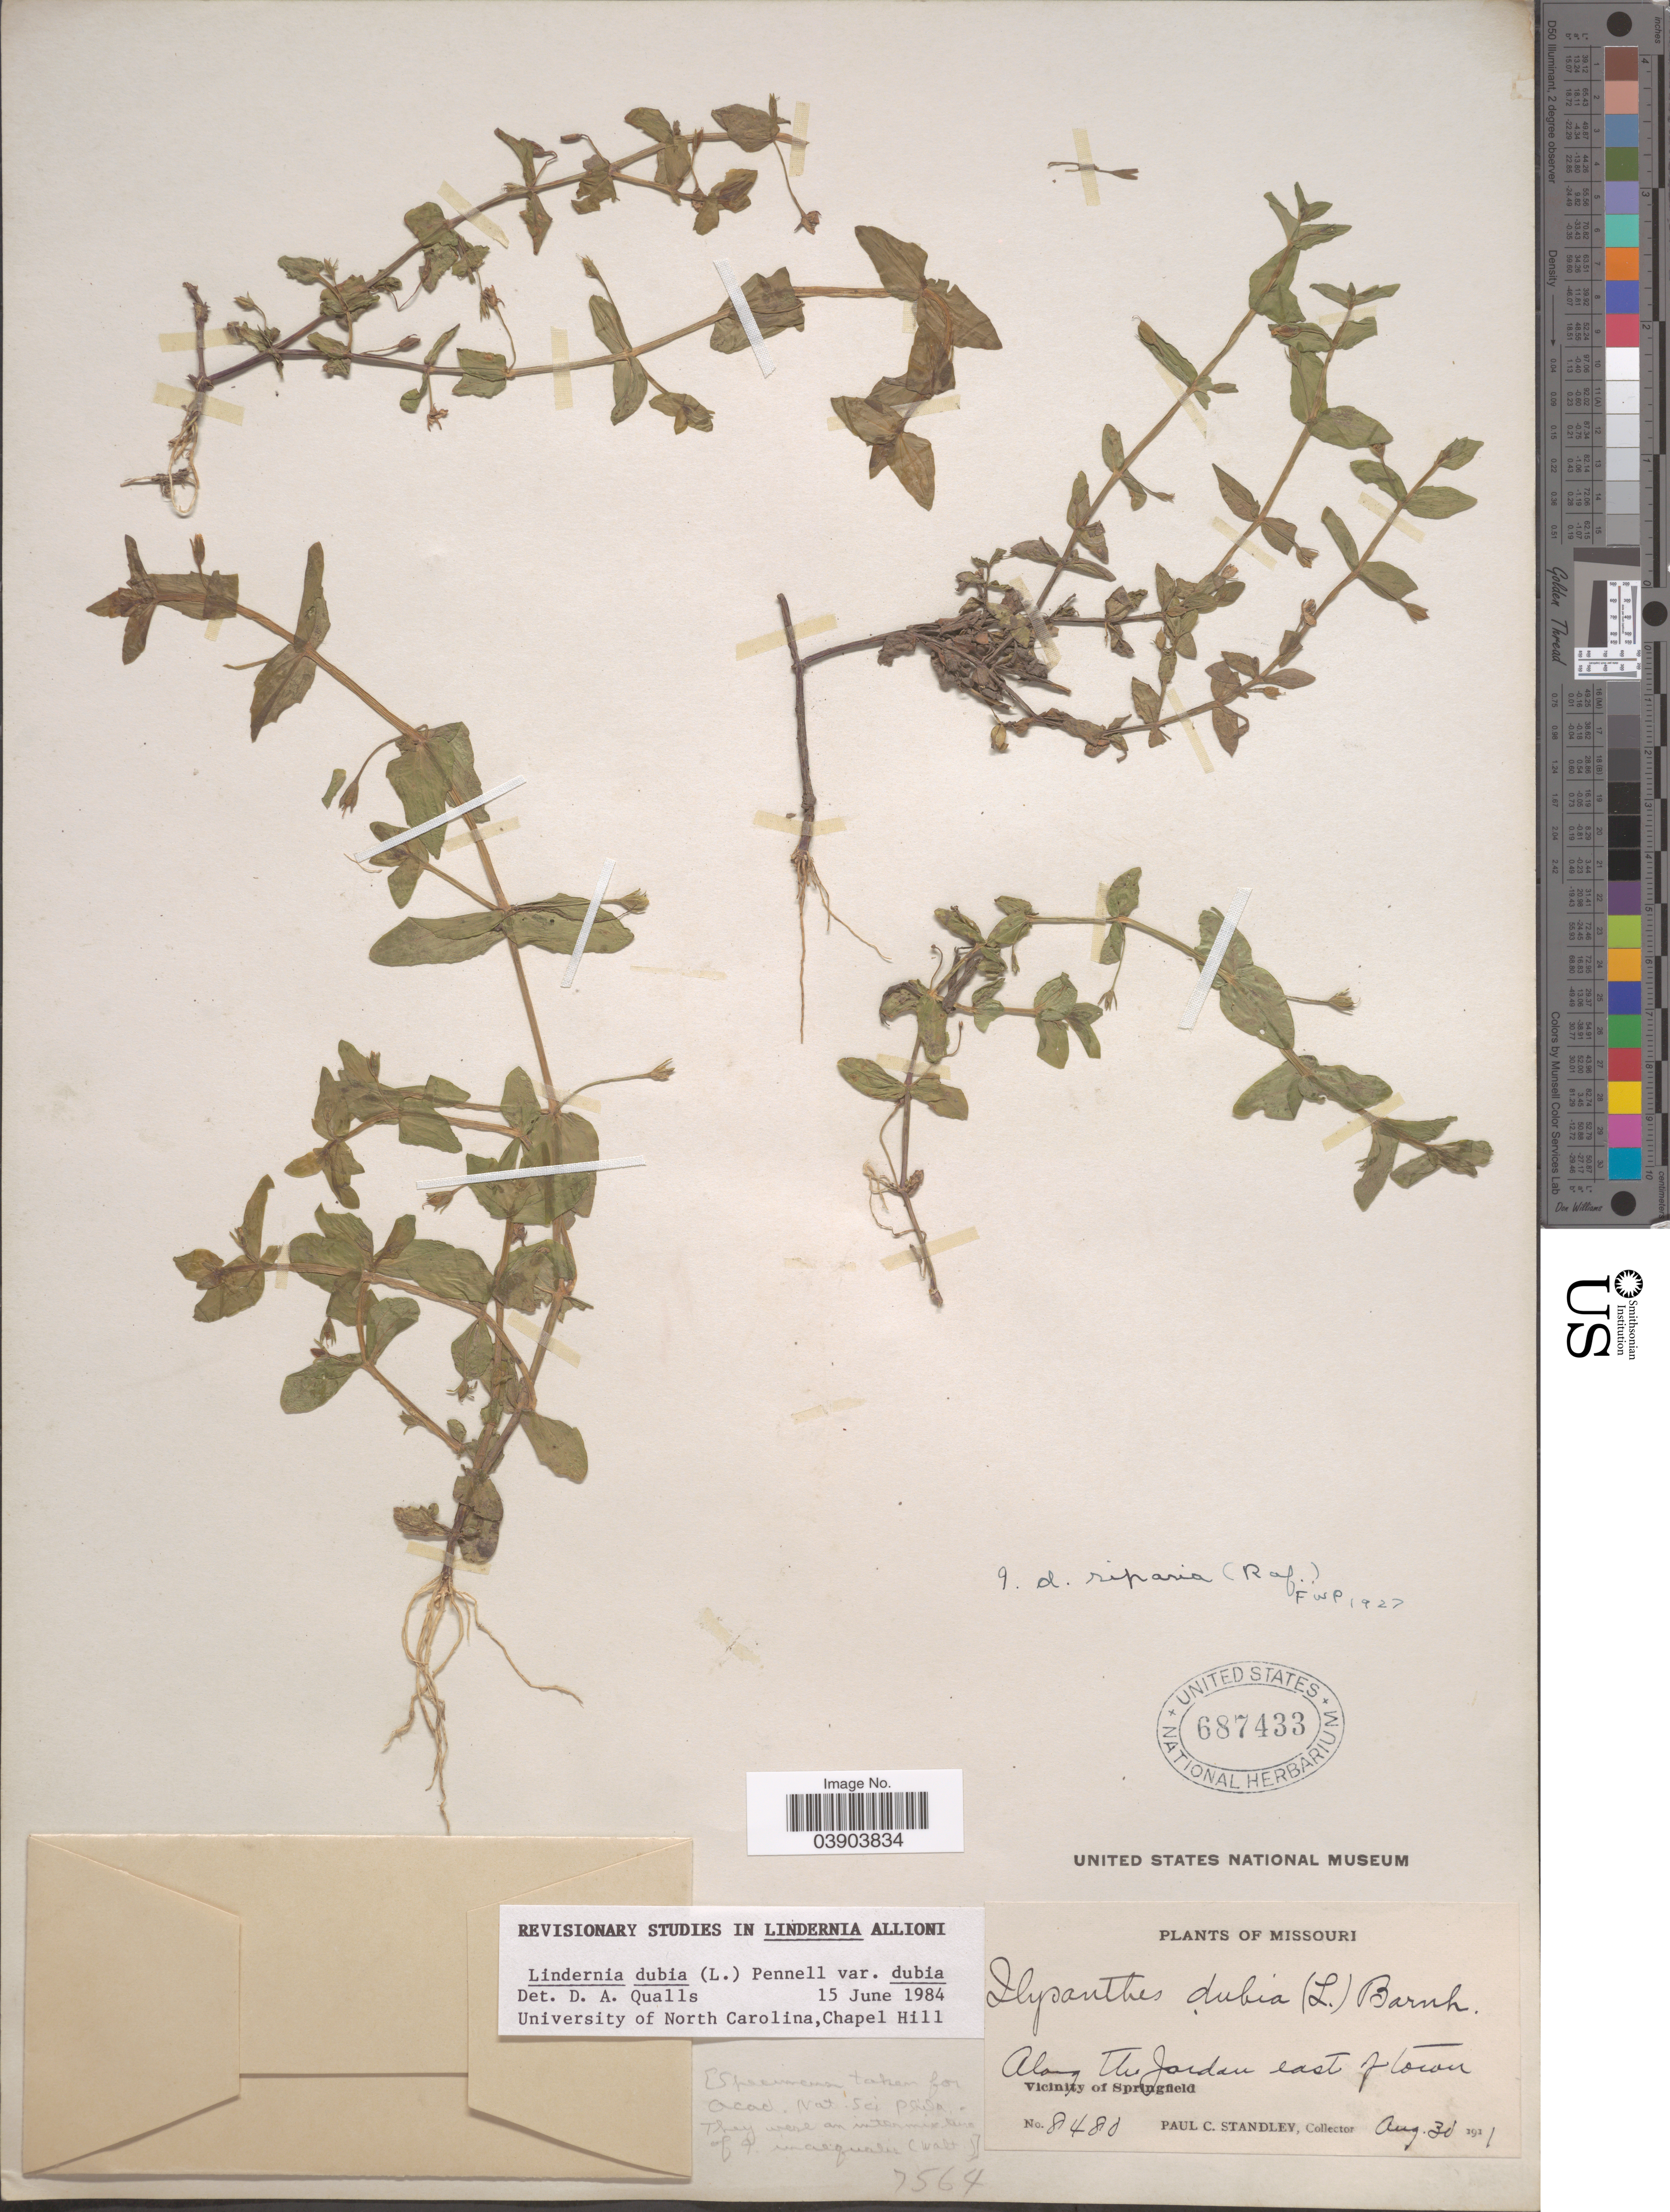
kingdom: Plantae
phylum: Tracheophyta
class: Magnoliopsida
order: Lamiales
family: Linderniaceae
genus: Lindernia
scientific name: Lindernia dubia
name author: (L.) Pennell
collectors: P. C. Standley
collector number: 8480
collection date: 1911-08-30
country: United States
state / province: Missouri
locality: Along the Jordan east of town. Vicinity of Springfield.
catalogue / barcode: US 687433